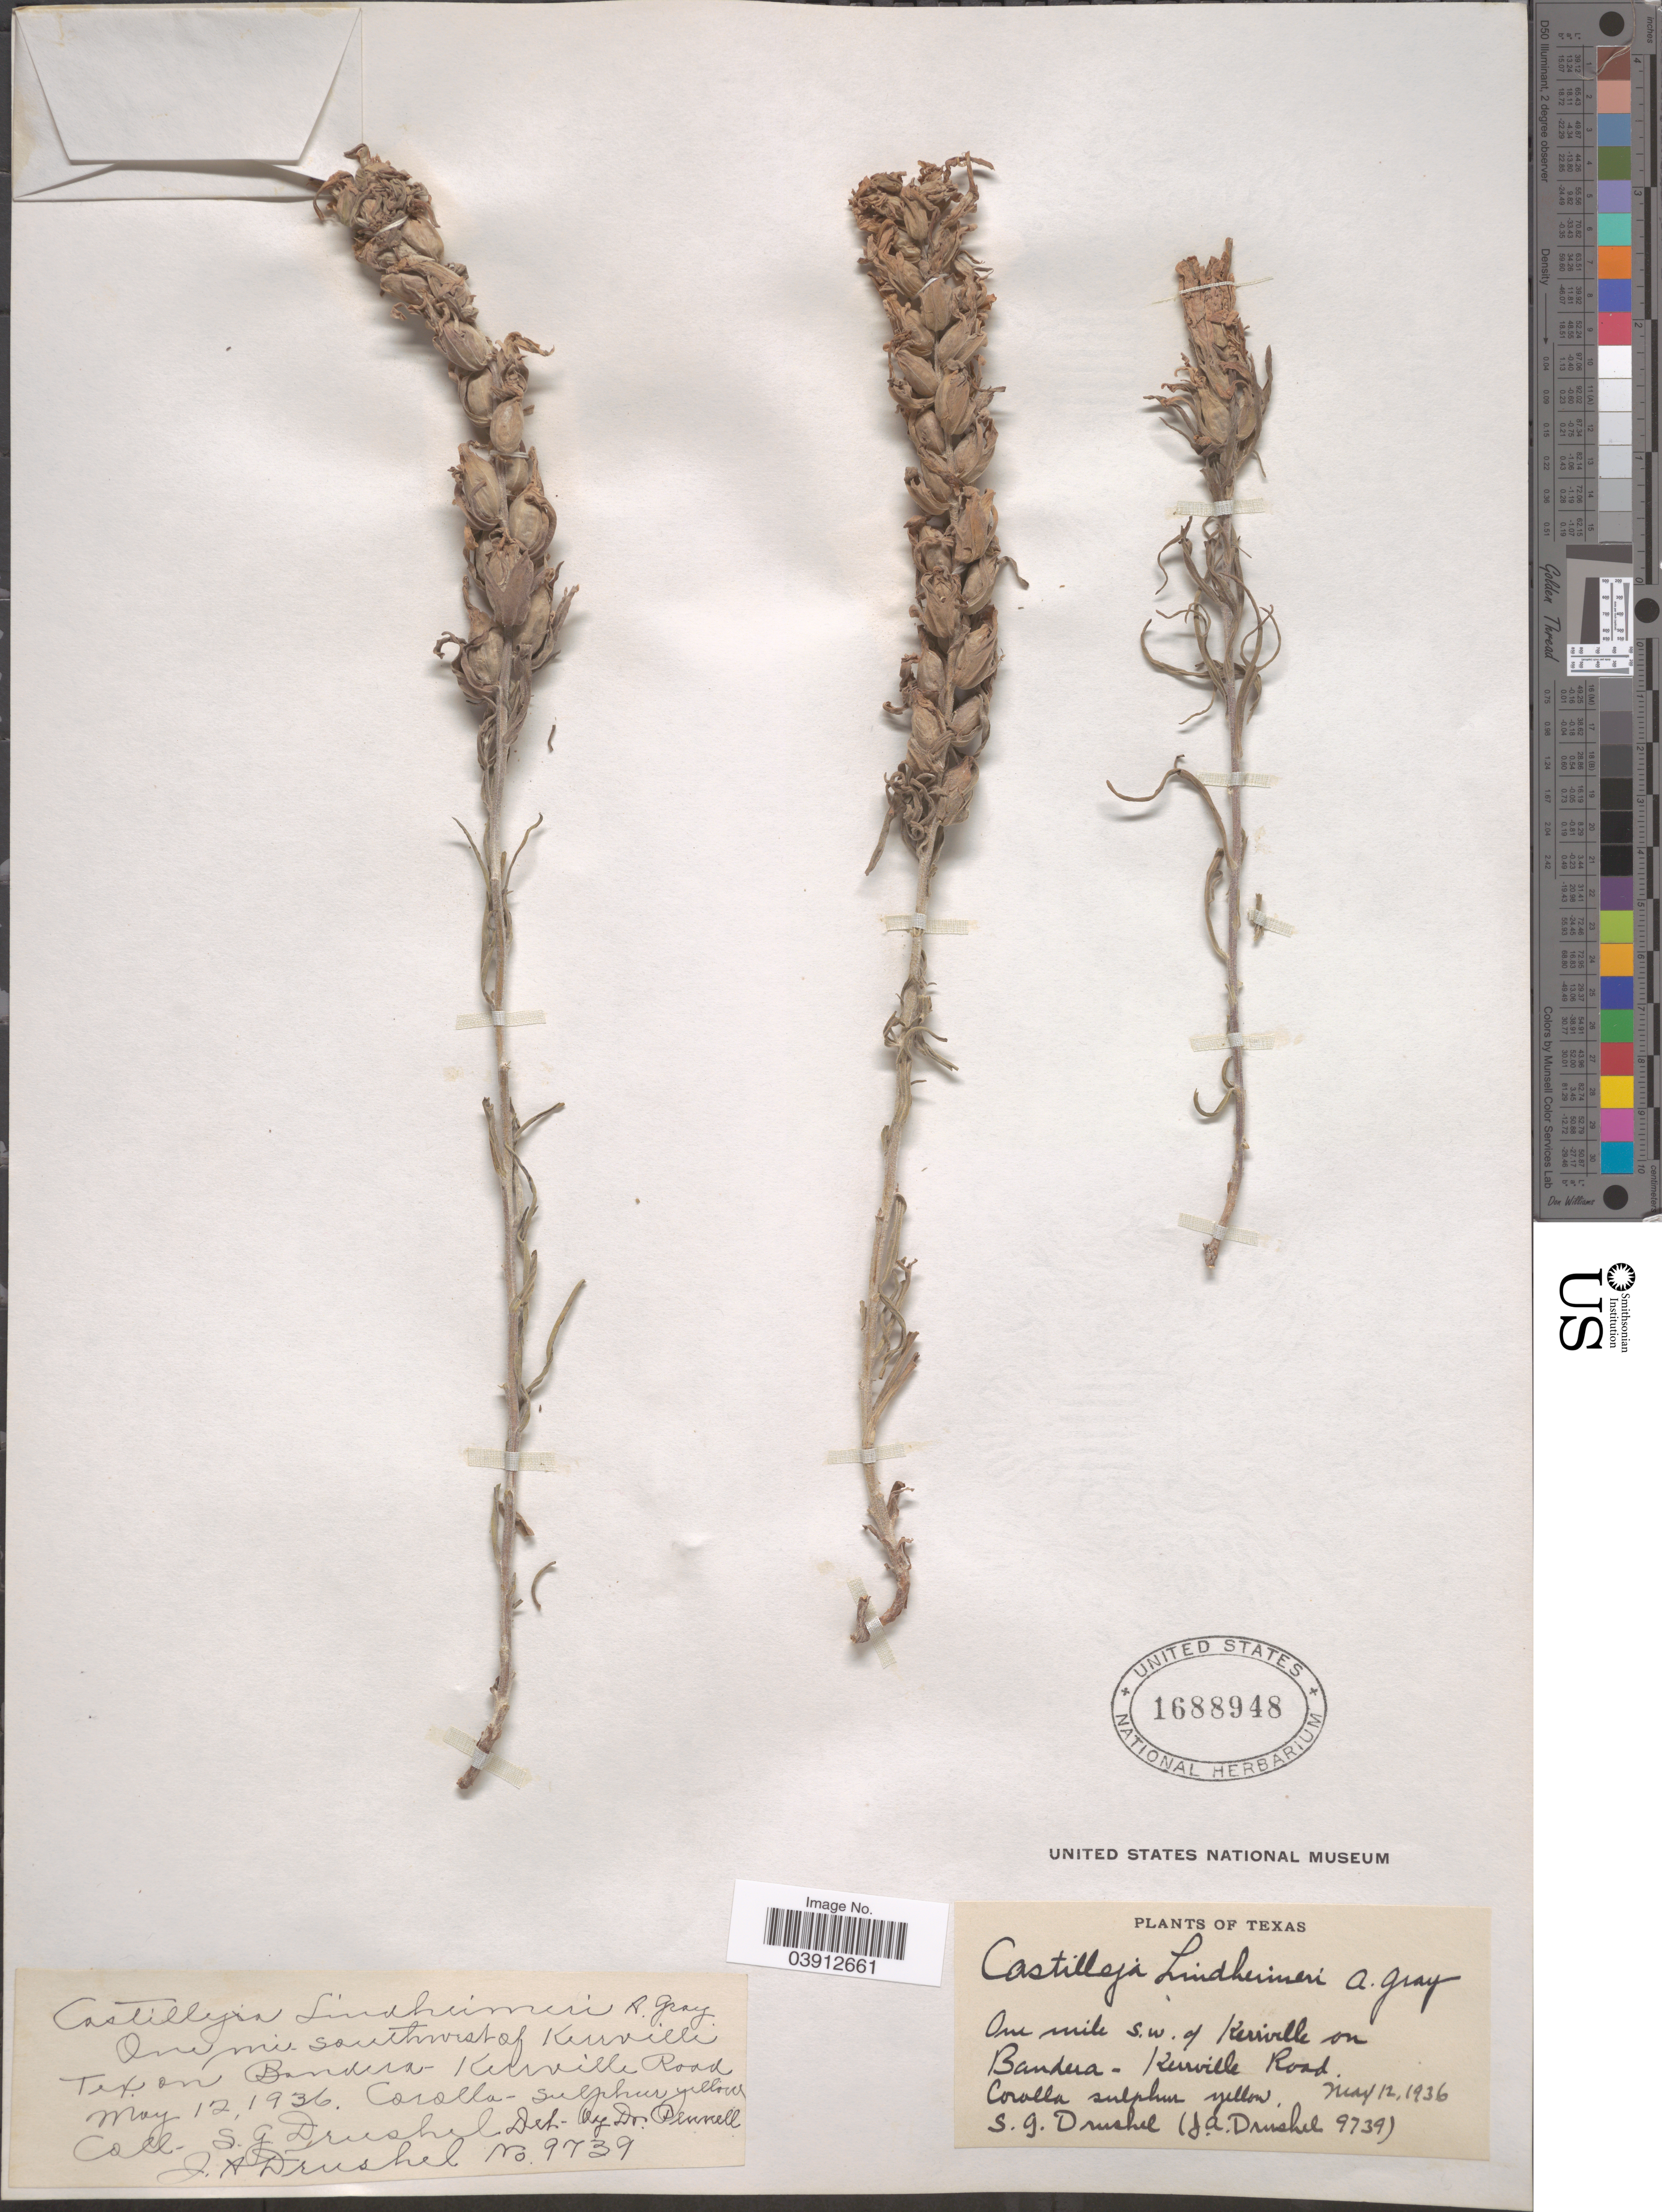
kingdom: Plantae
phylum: Tracheophyta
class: Magnoliopsida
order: Lamiales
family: Orobanchaceae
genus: Castilleja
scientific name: Castilleja lindheimeri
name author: A. Gray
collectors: S. Drushel & J. A. Drushel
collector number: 9739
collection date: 1936-05-12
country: United States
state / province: Texas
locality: One mile s.w. of Kerrville on Bandera - Kerrville Road.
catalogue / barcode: US 1688948